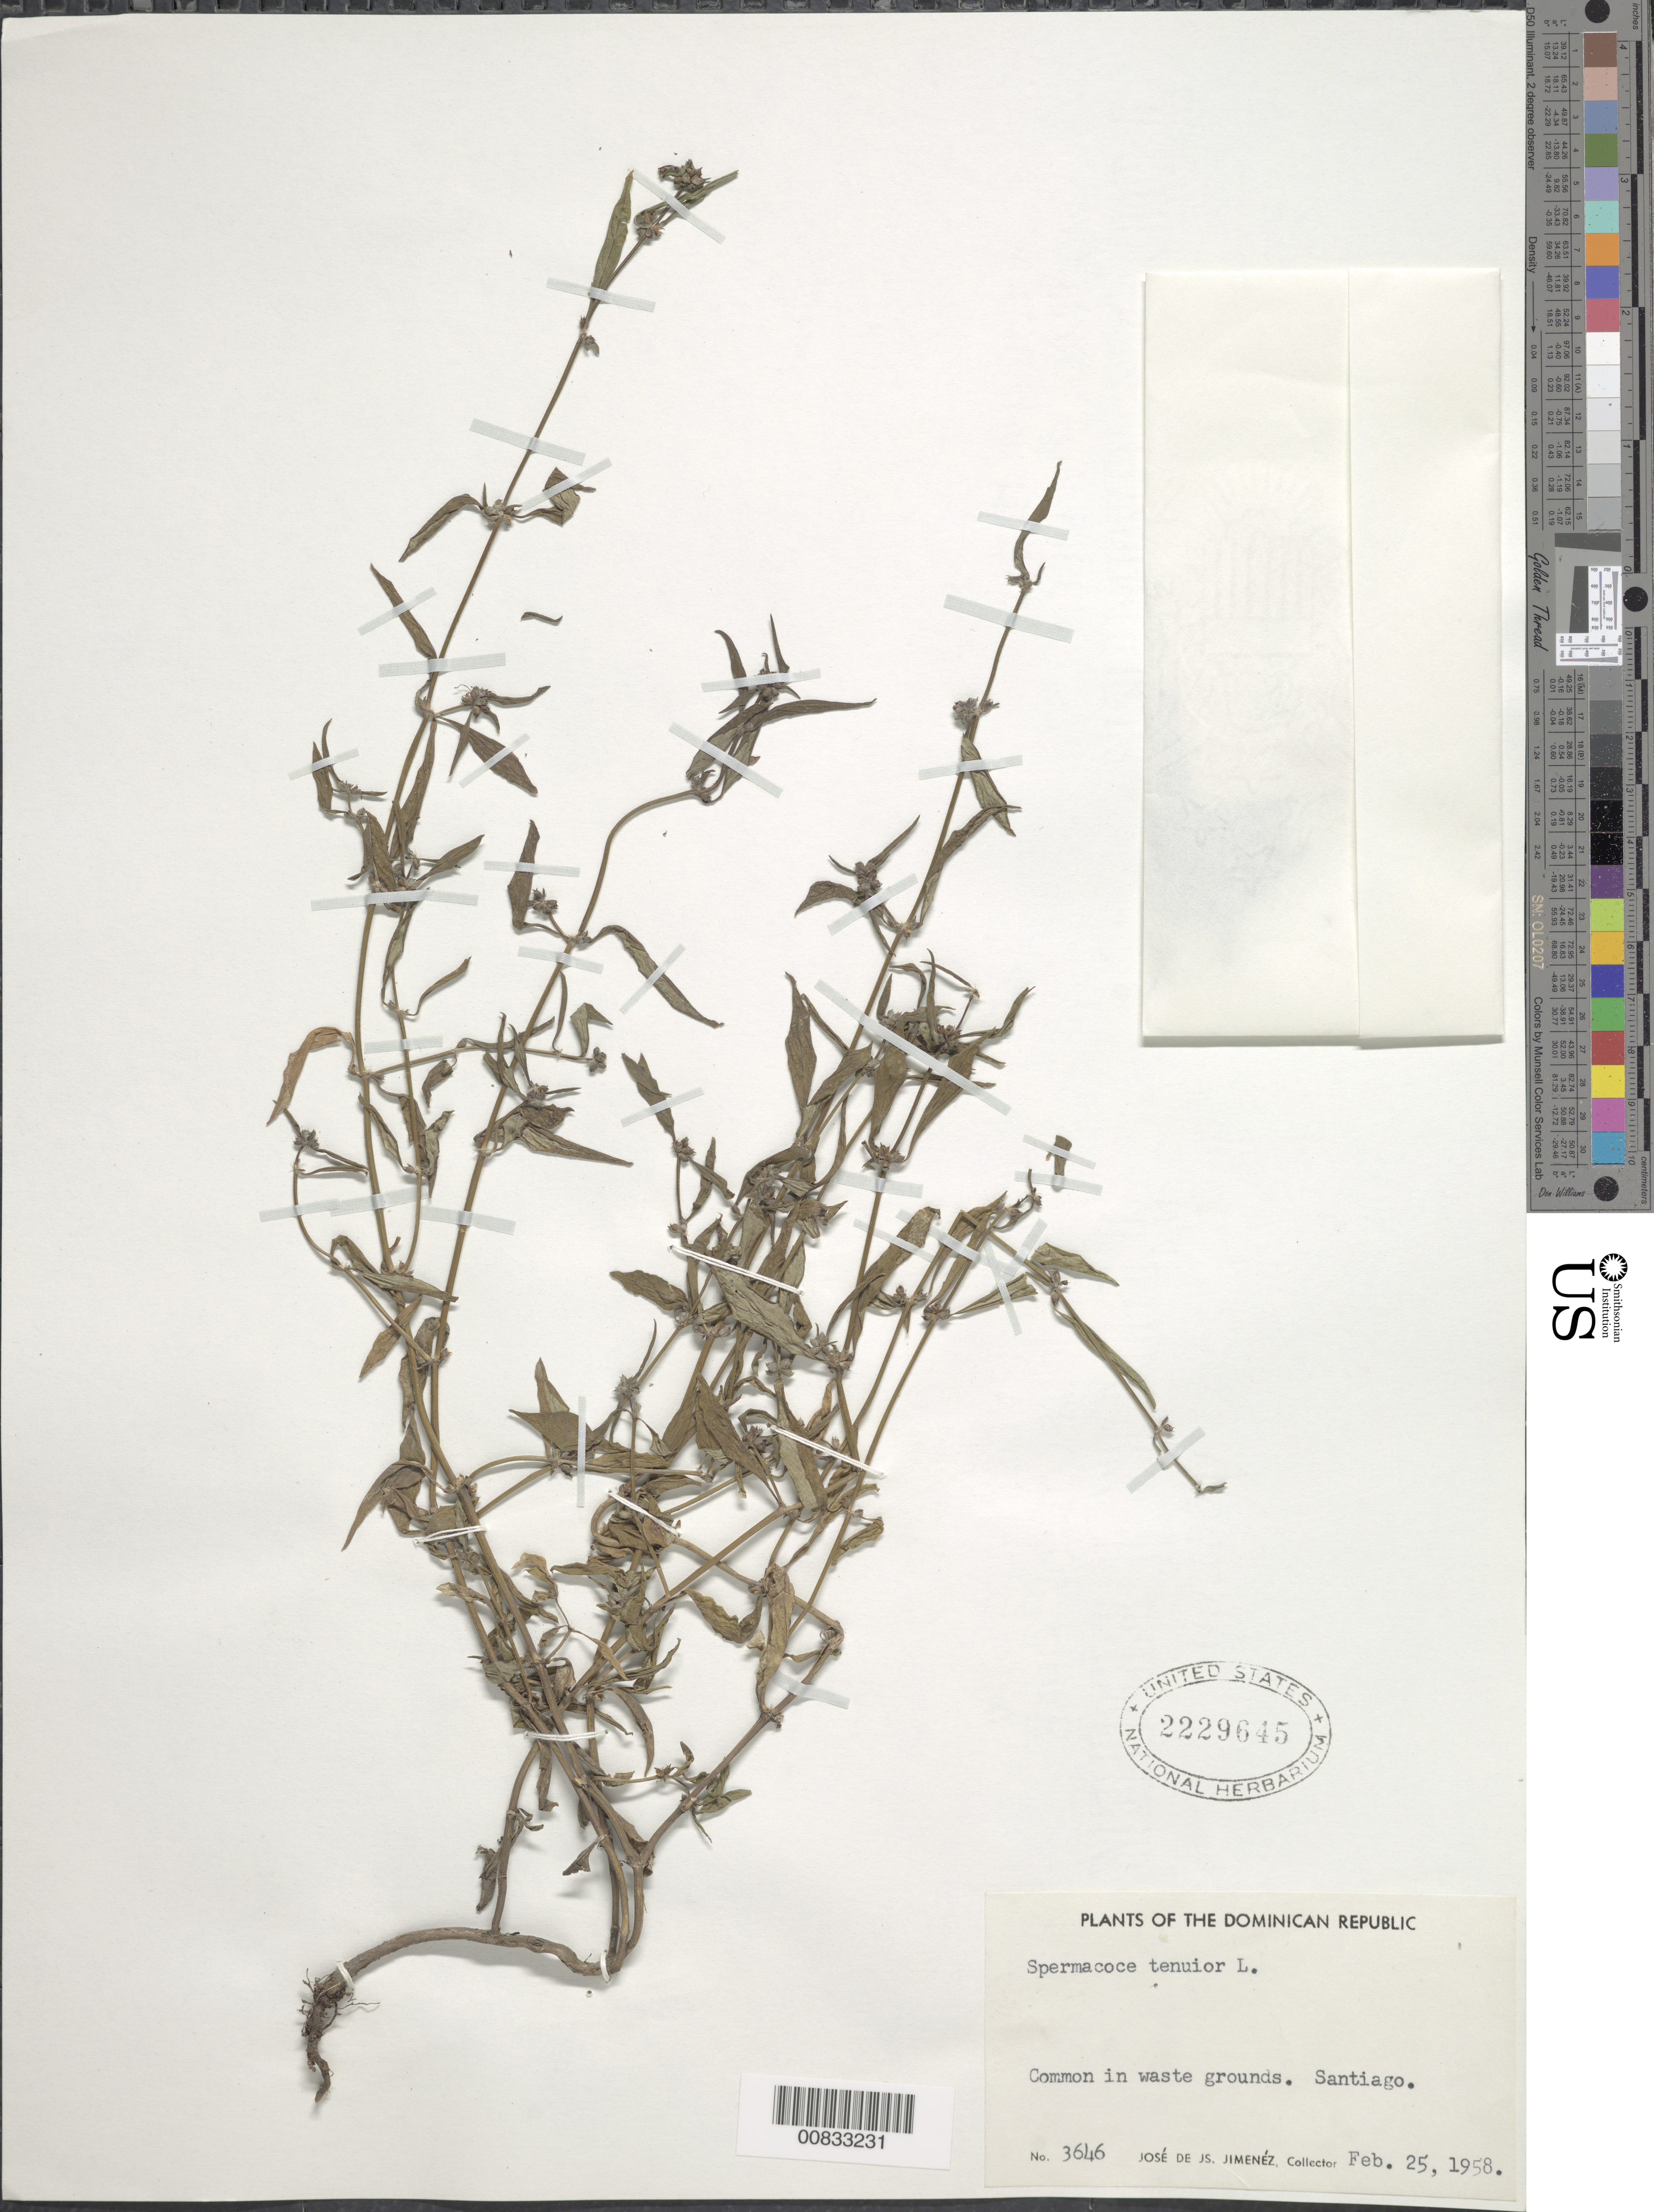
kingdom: Plantae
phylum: Tracheophyta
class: Magnoliopsida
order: Gentianales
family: Rubiaceae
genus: Spermacoce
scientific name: Spermacoce tenuior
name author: L.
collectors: J. J. Jiménez Almonte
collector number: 3646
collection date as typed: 25 Feb 1958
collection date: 1958-02-25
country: Dominican Republic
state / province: Santiago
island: Hispaniola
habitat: Wsate grounds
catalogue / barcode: US 2229645